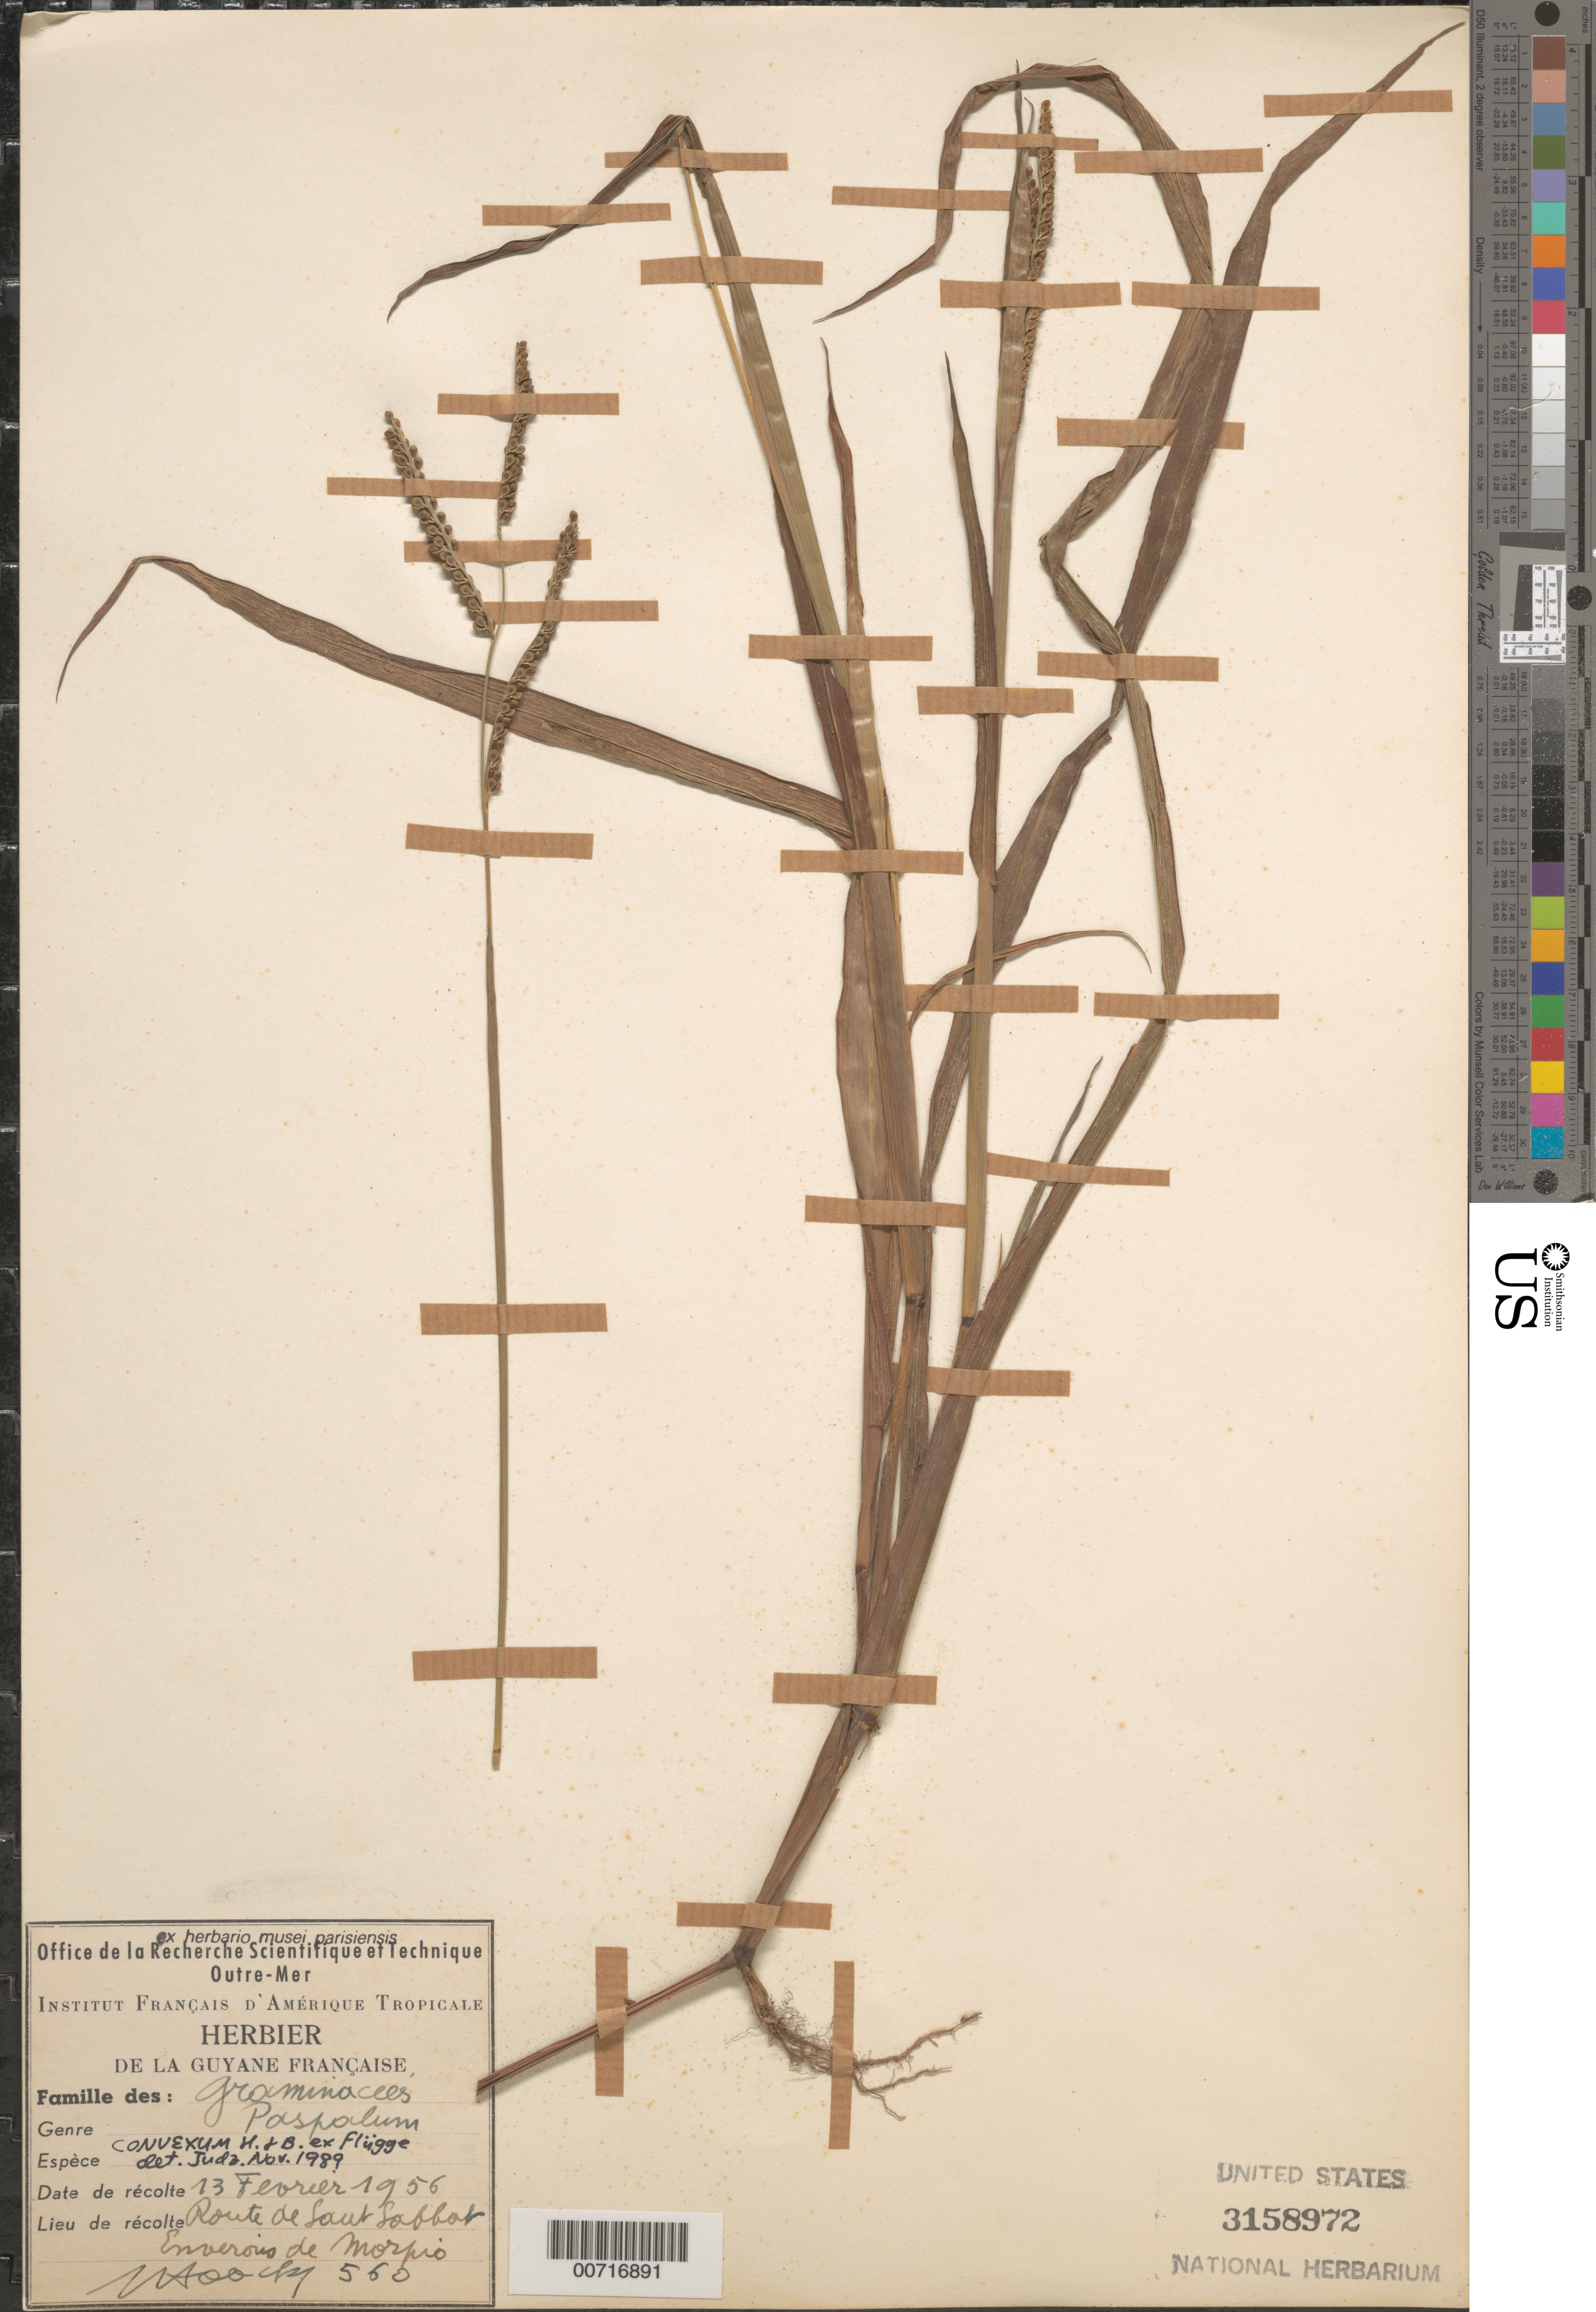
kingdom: Plantae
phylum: Tracheophyta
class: Liliopsida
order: Poales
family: Poaceae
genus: Paspalum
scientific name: Paspalum convexum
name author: Humb. & Bonpl. ex Flüggé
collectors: J. Hoock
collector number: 560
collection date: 1956-02-13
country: French Guiana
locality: Guyane Française. Route de Saut Sabbat. Environs de Morpio.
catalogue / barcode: US 3158972